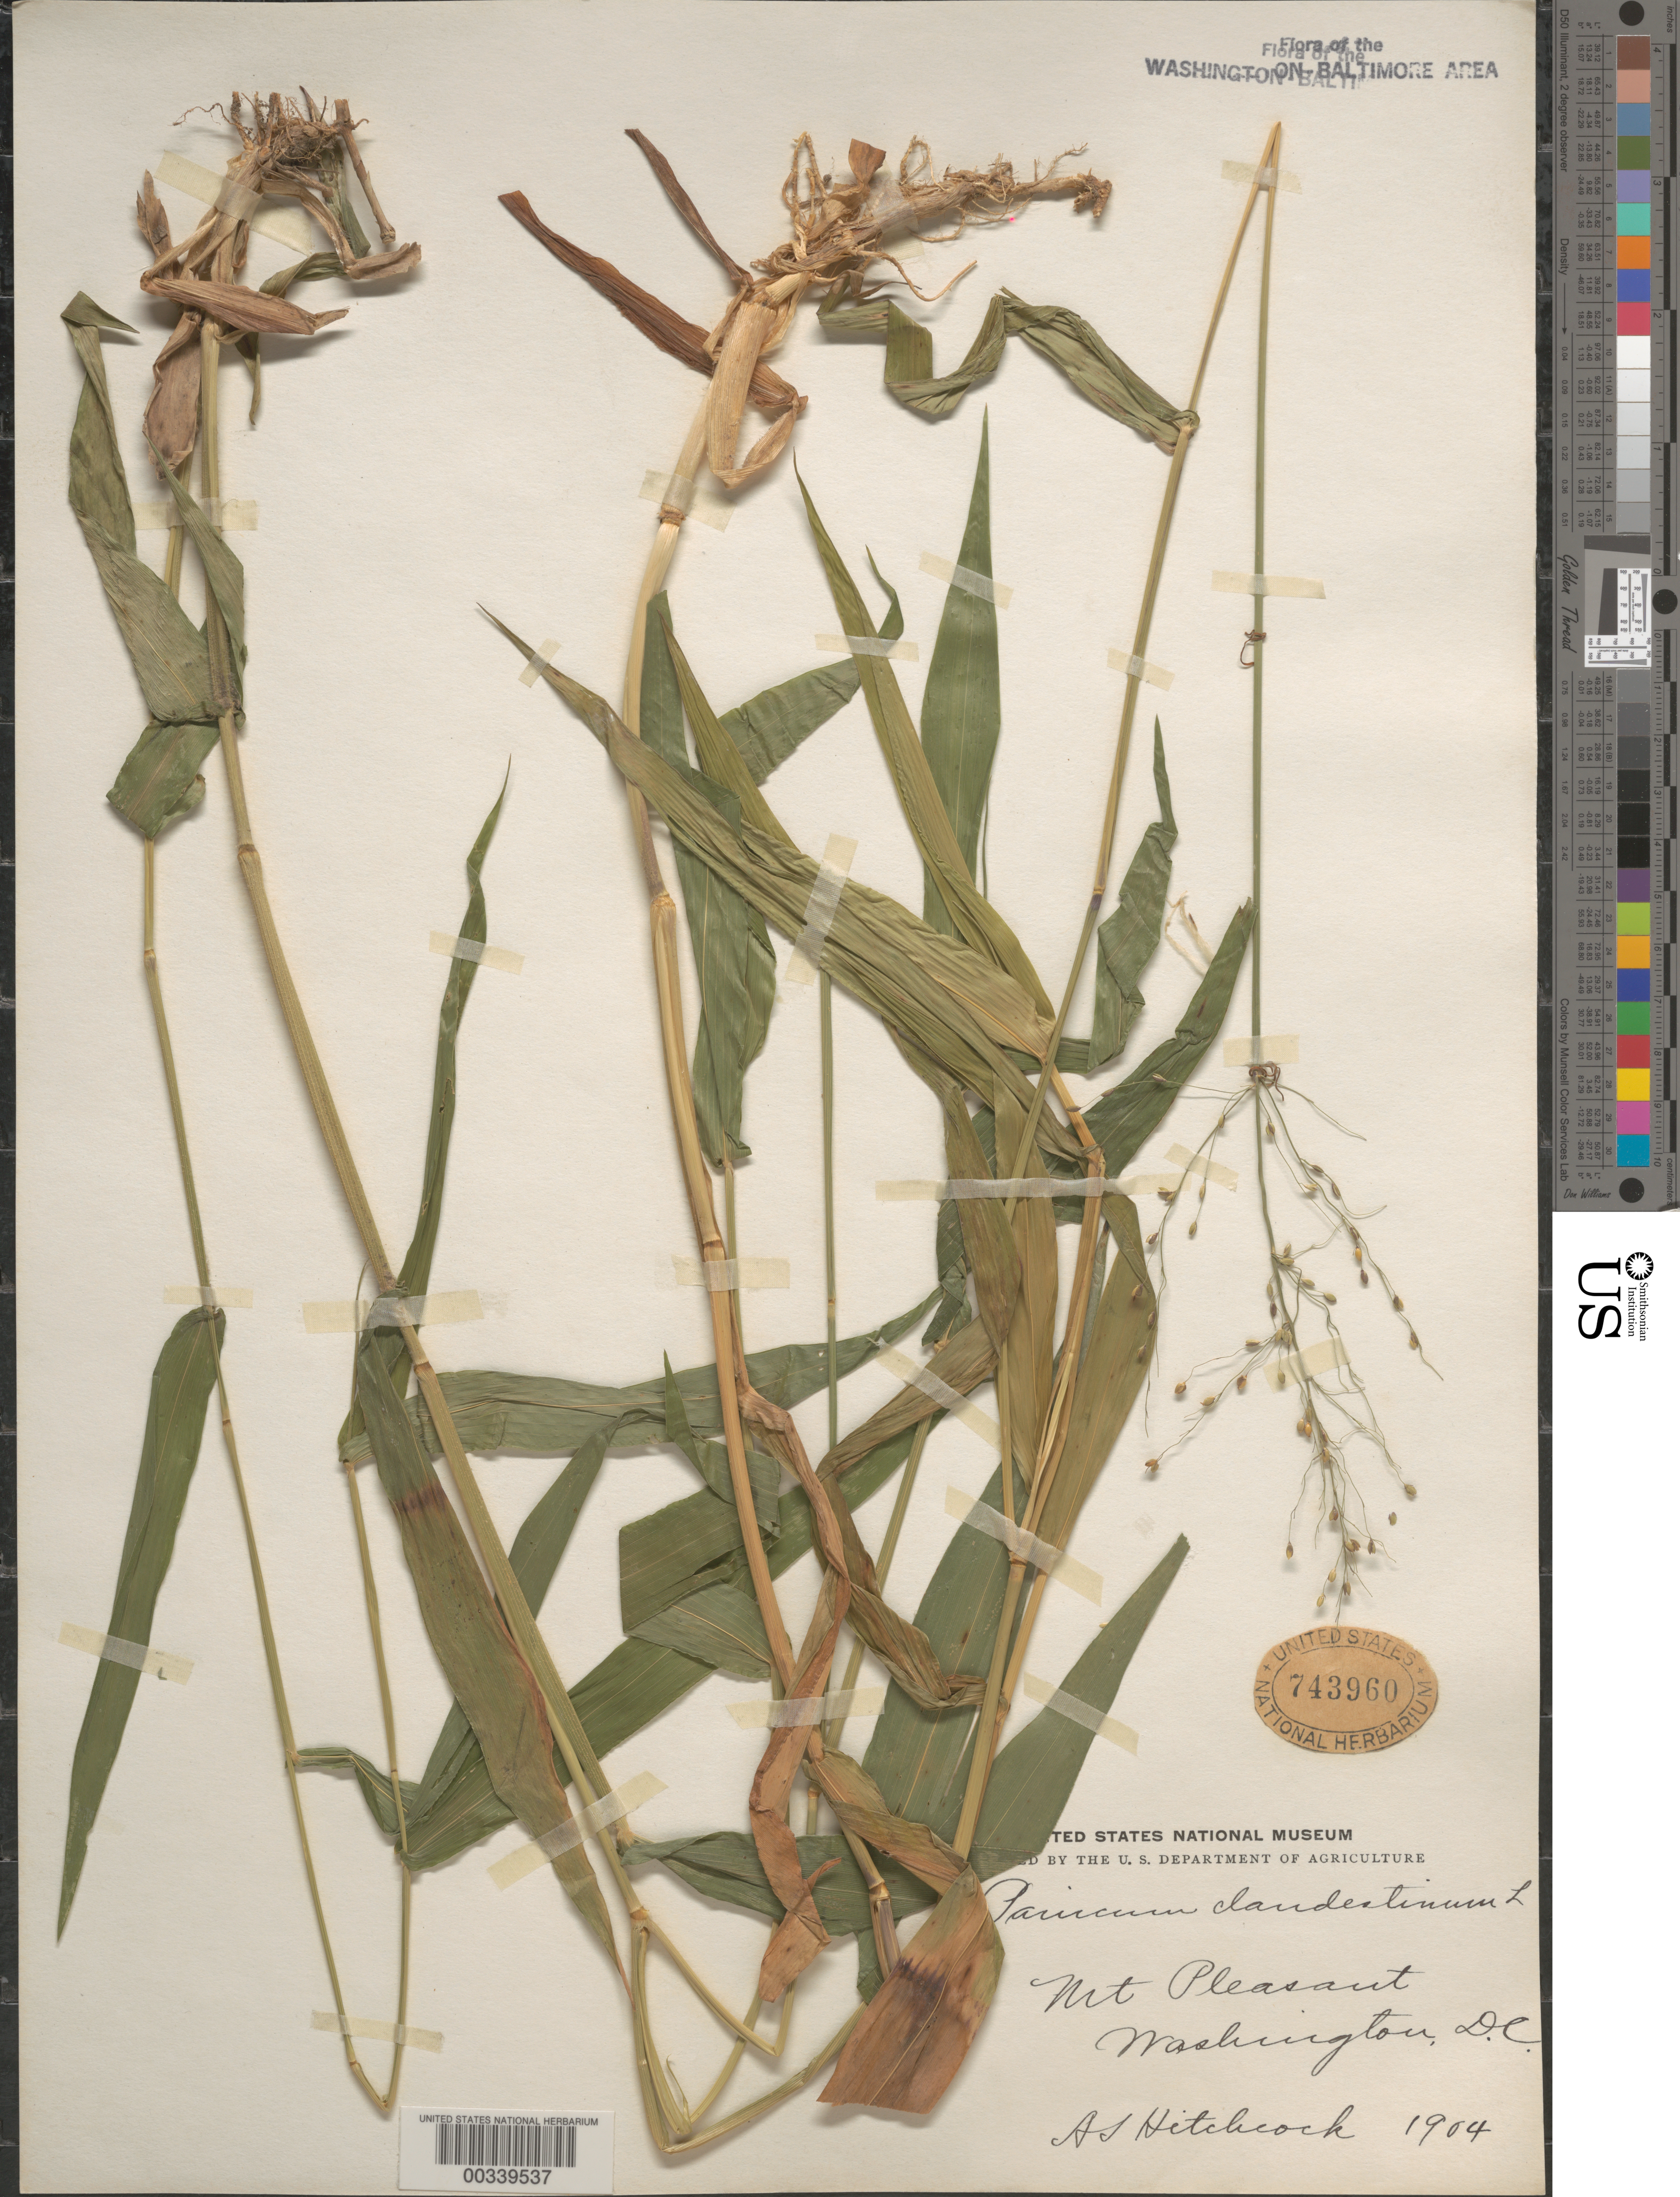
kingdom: Plantae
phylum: Tracheophyta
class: Liliopsida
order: Poales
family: Poaceae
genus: Dichanthelium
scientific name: Dichanthelium clandestinum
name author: (L.) Gould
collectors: A. S. Hitchcock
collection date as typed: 1904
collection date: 1904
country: United States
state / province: District of Columbia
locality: Mount Pleasant Rock Creek Park and Vicinity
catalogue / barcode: US 743960